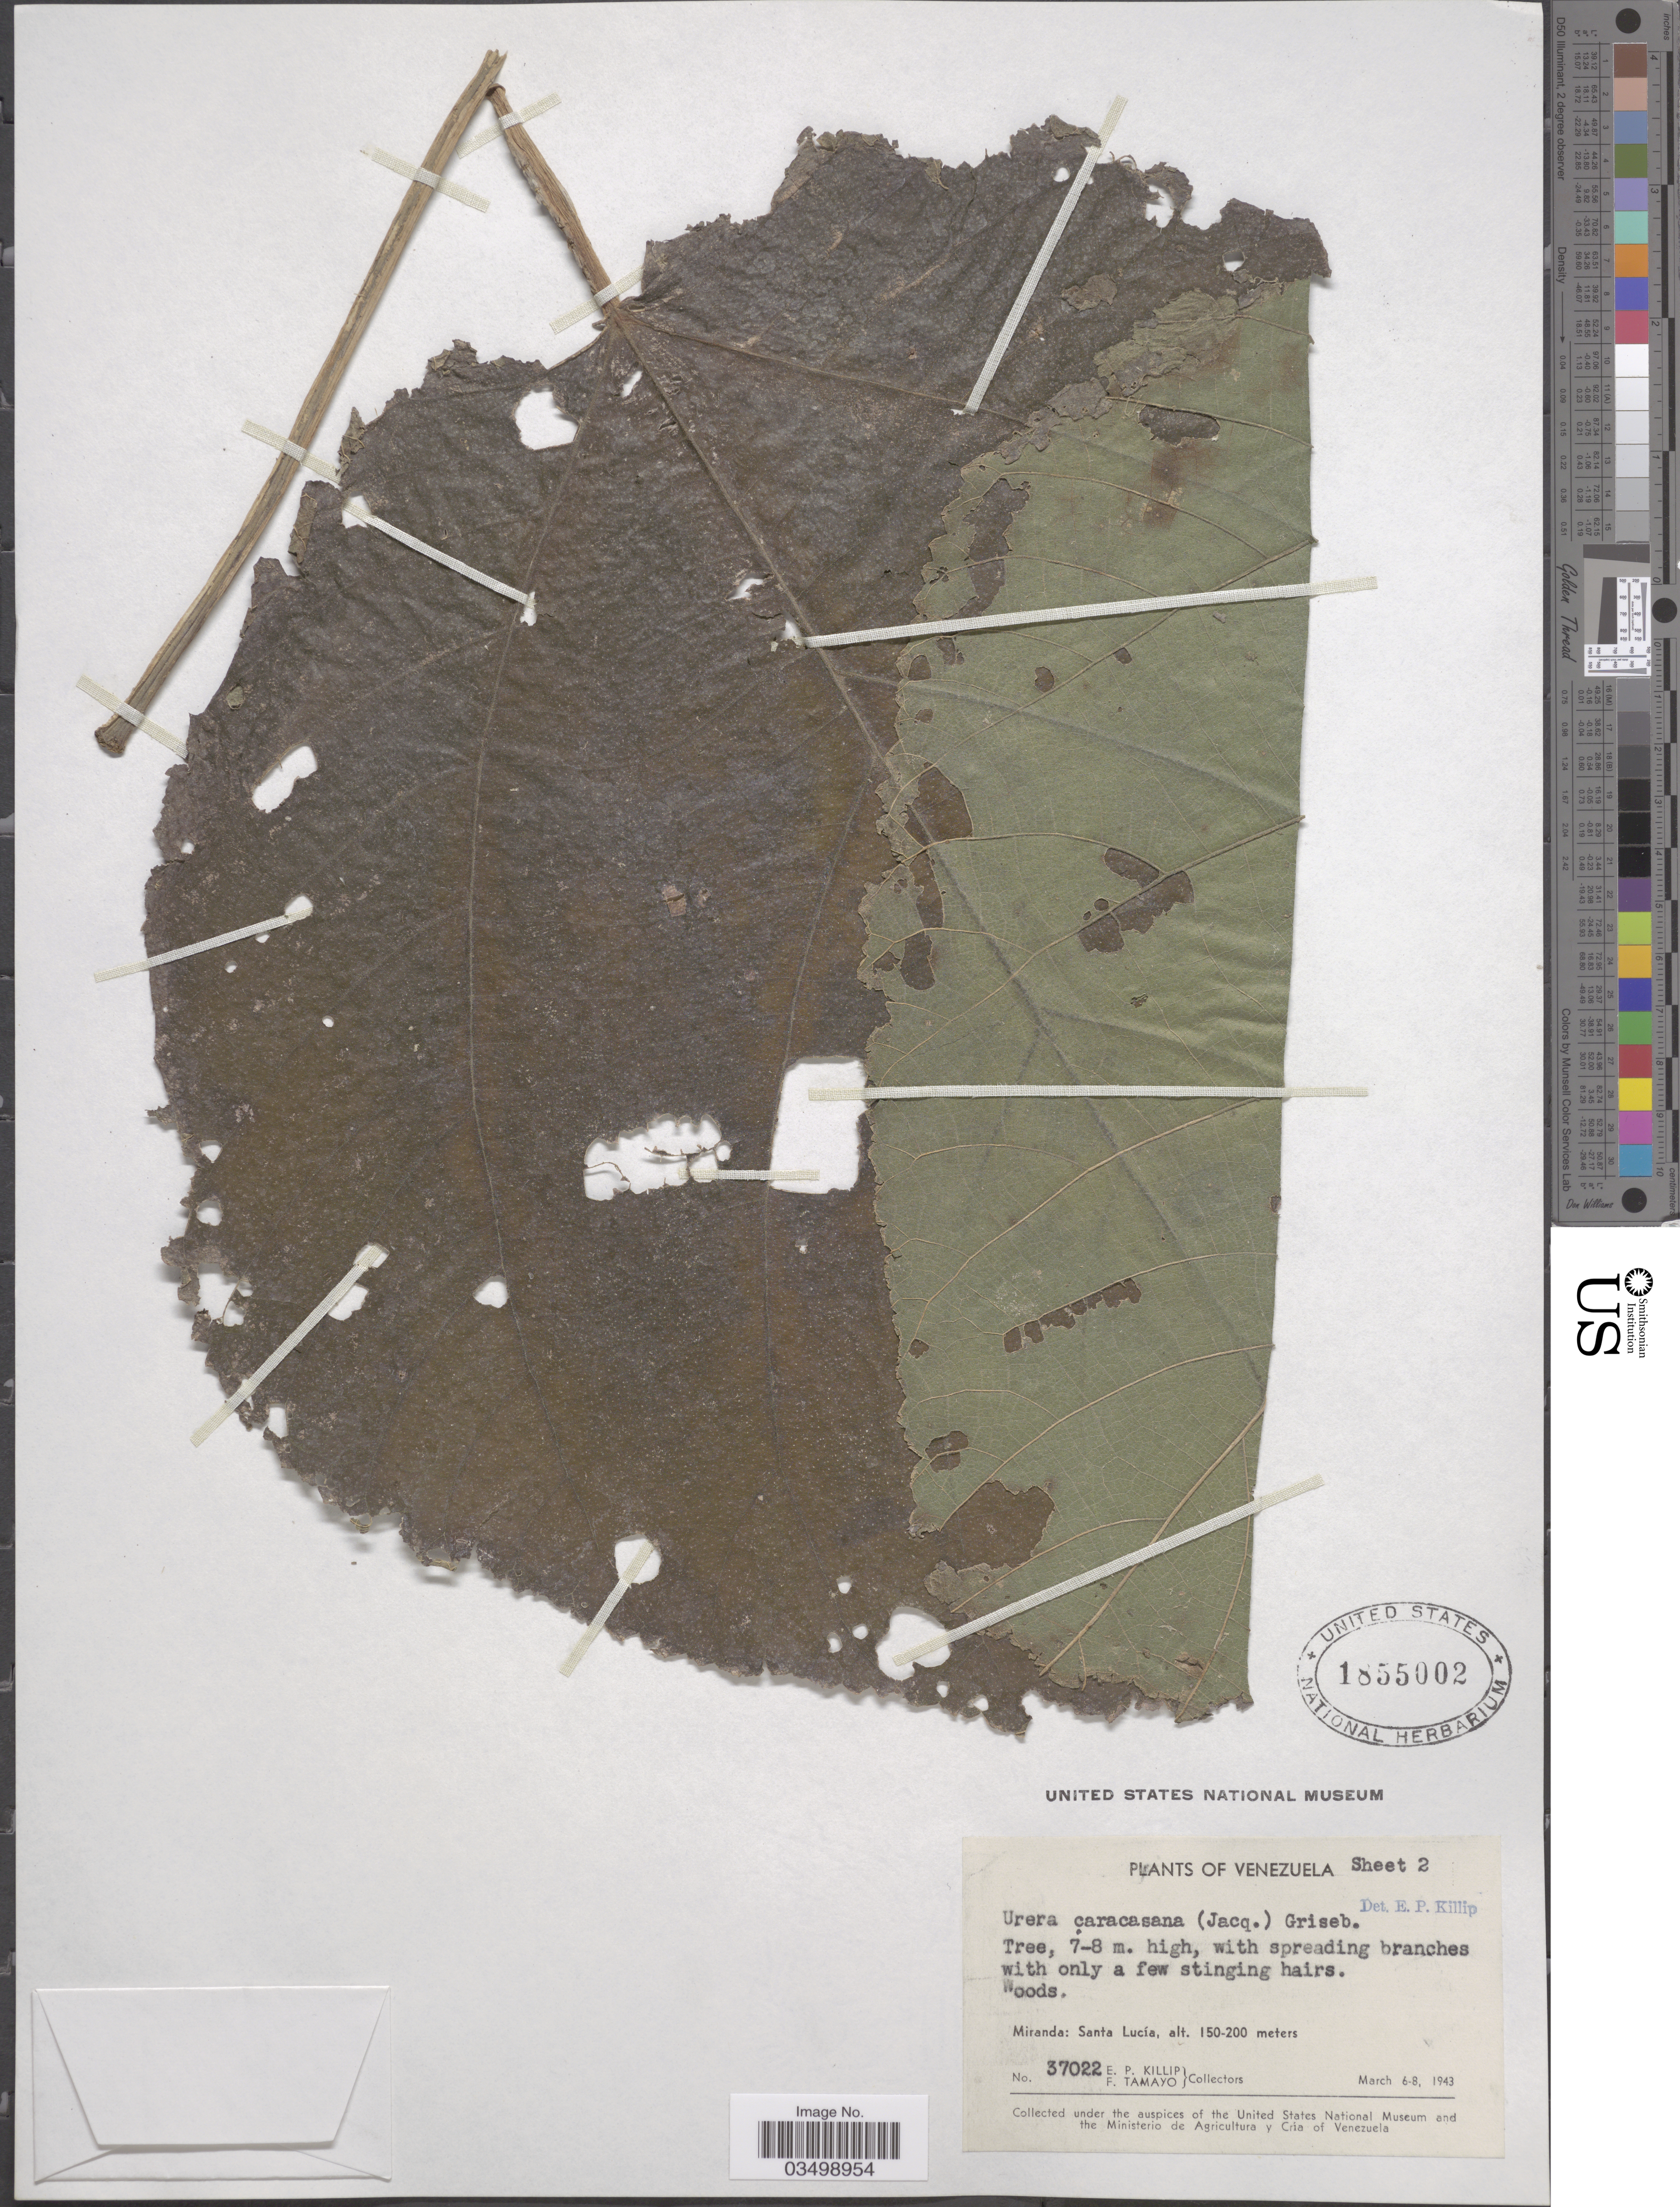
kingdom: Plantae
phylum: Tracheophyta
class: Magnoliopsida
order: Rosales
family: Urticaceae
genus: Urera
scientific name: Urera caracasana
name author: (Jacq.) Gaudich. ex Griseb.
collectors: E. P. Killip & F. Tamayo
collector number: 37022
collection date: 1943-03-06/1943-03-08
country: Venezuela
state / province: Miranda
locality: Santa Lucía.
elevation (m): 150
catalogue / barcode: US 1855002